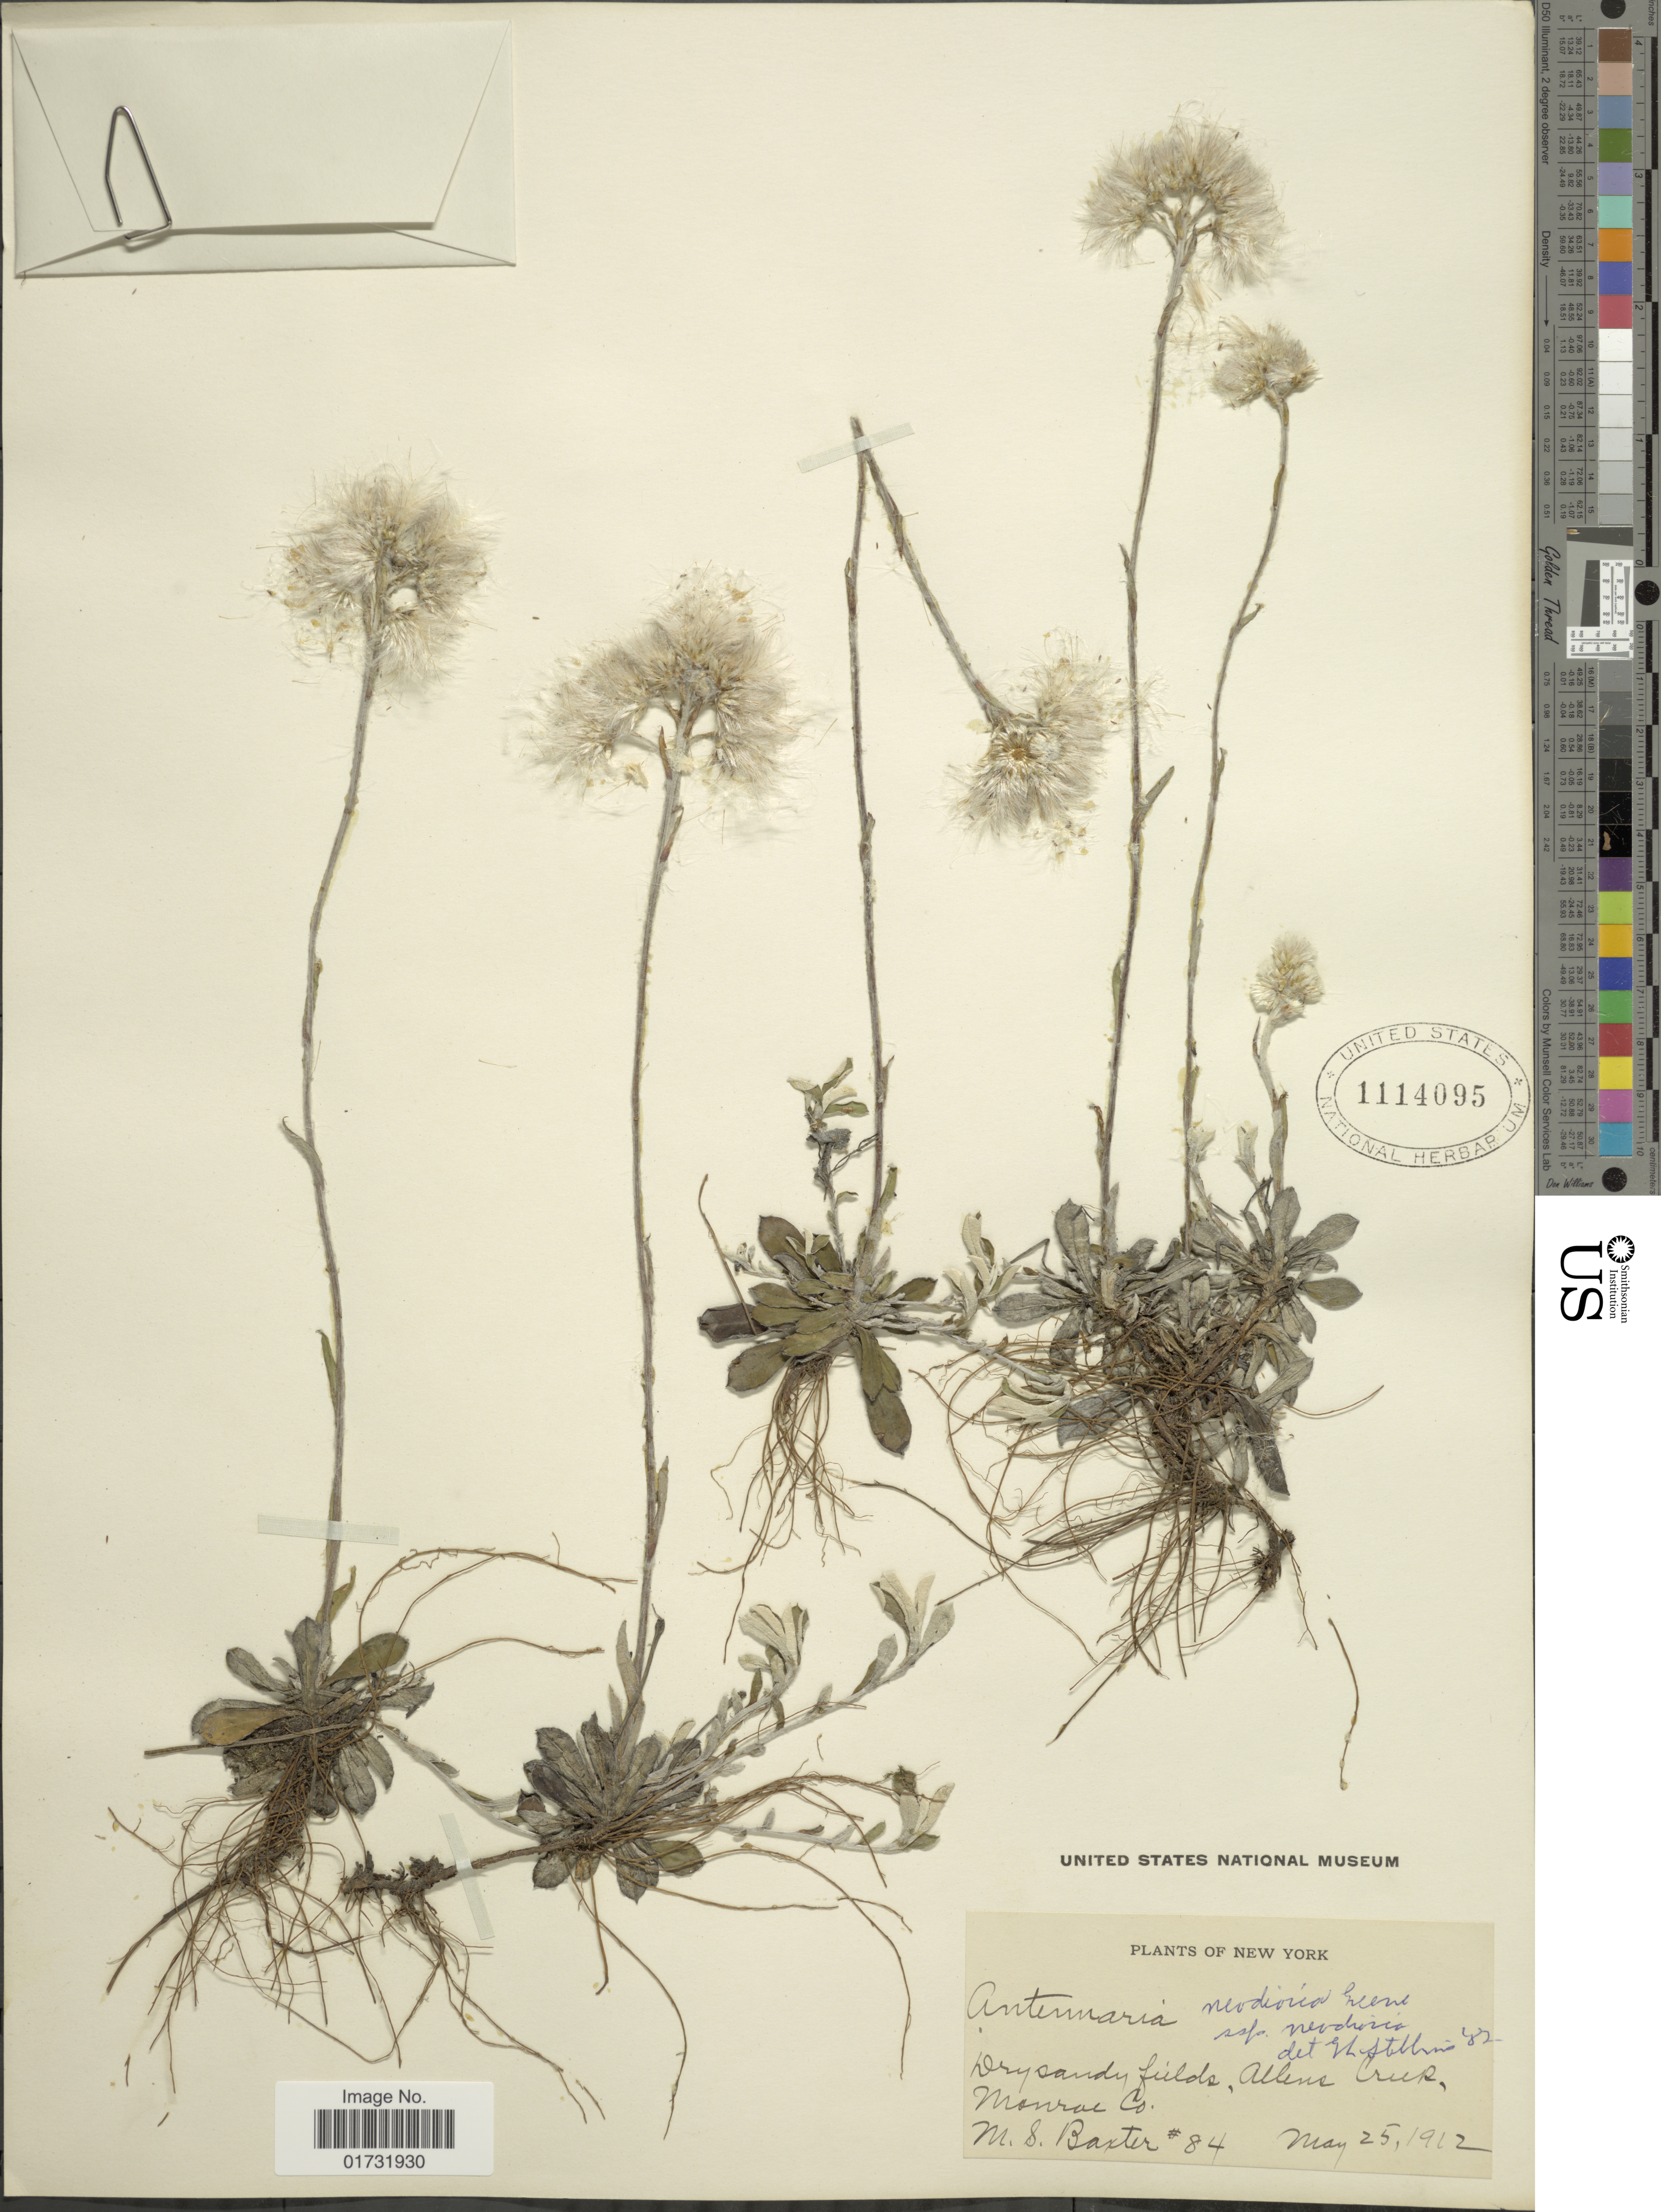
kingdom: Plantae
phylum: Tracheophyta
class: Magnoliopsida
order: Asterales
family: Asteraceae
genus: Antennaria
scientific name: Antennaria neodioica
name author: Greene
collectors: M. Baxter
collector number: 84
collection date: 1912-05-25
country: United States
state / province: New York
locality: Allens Creek, Monroe Co.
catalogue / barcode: US 1114095